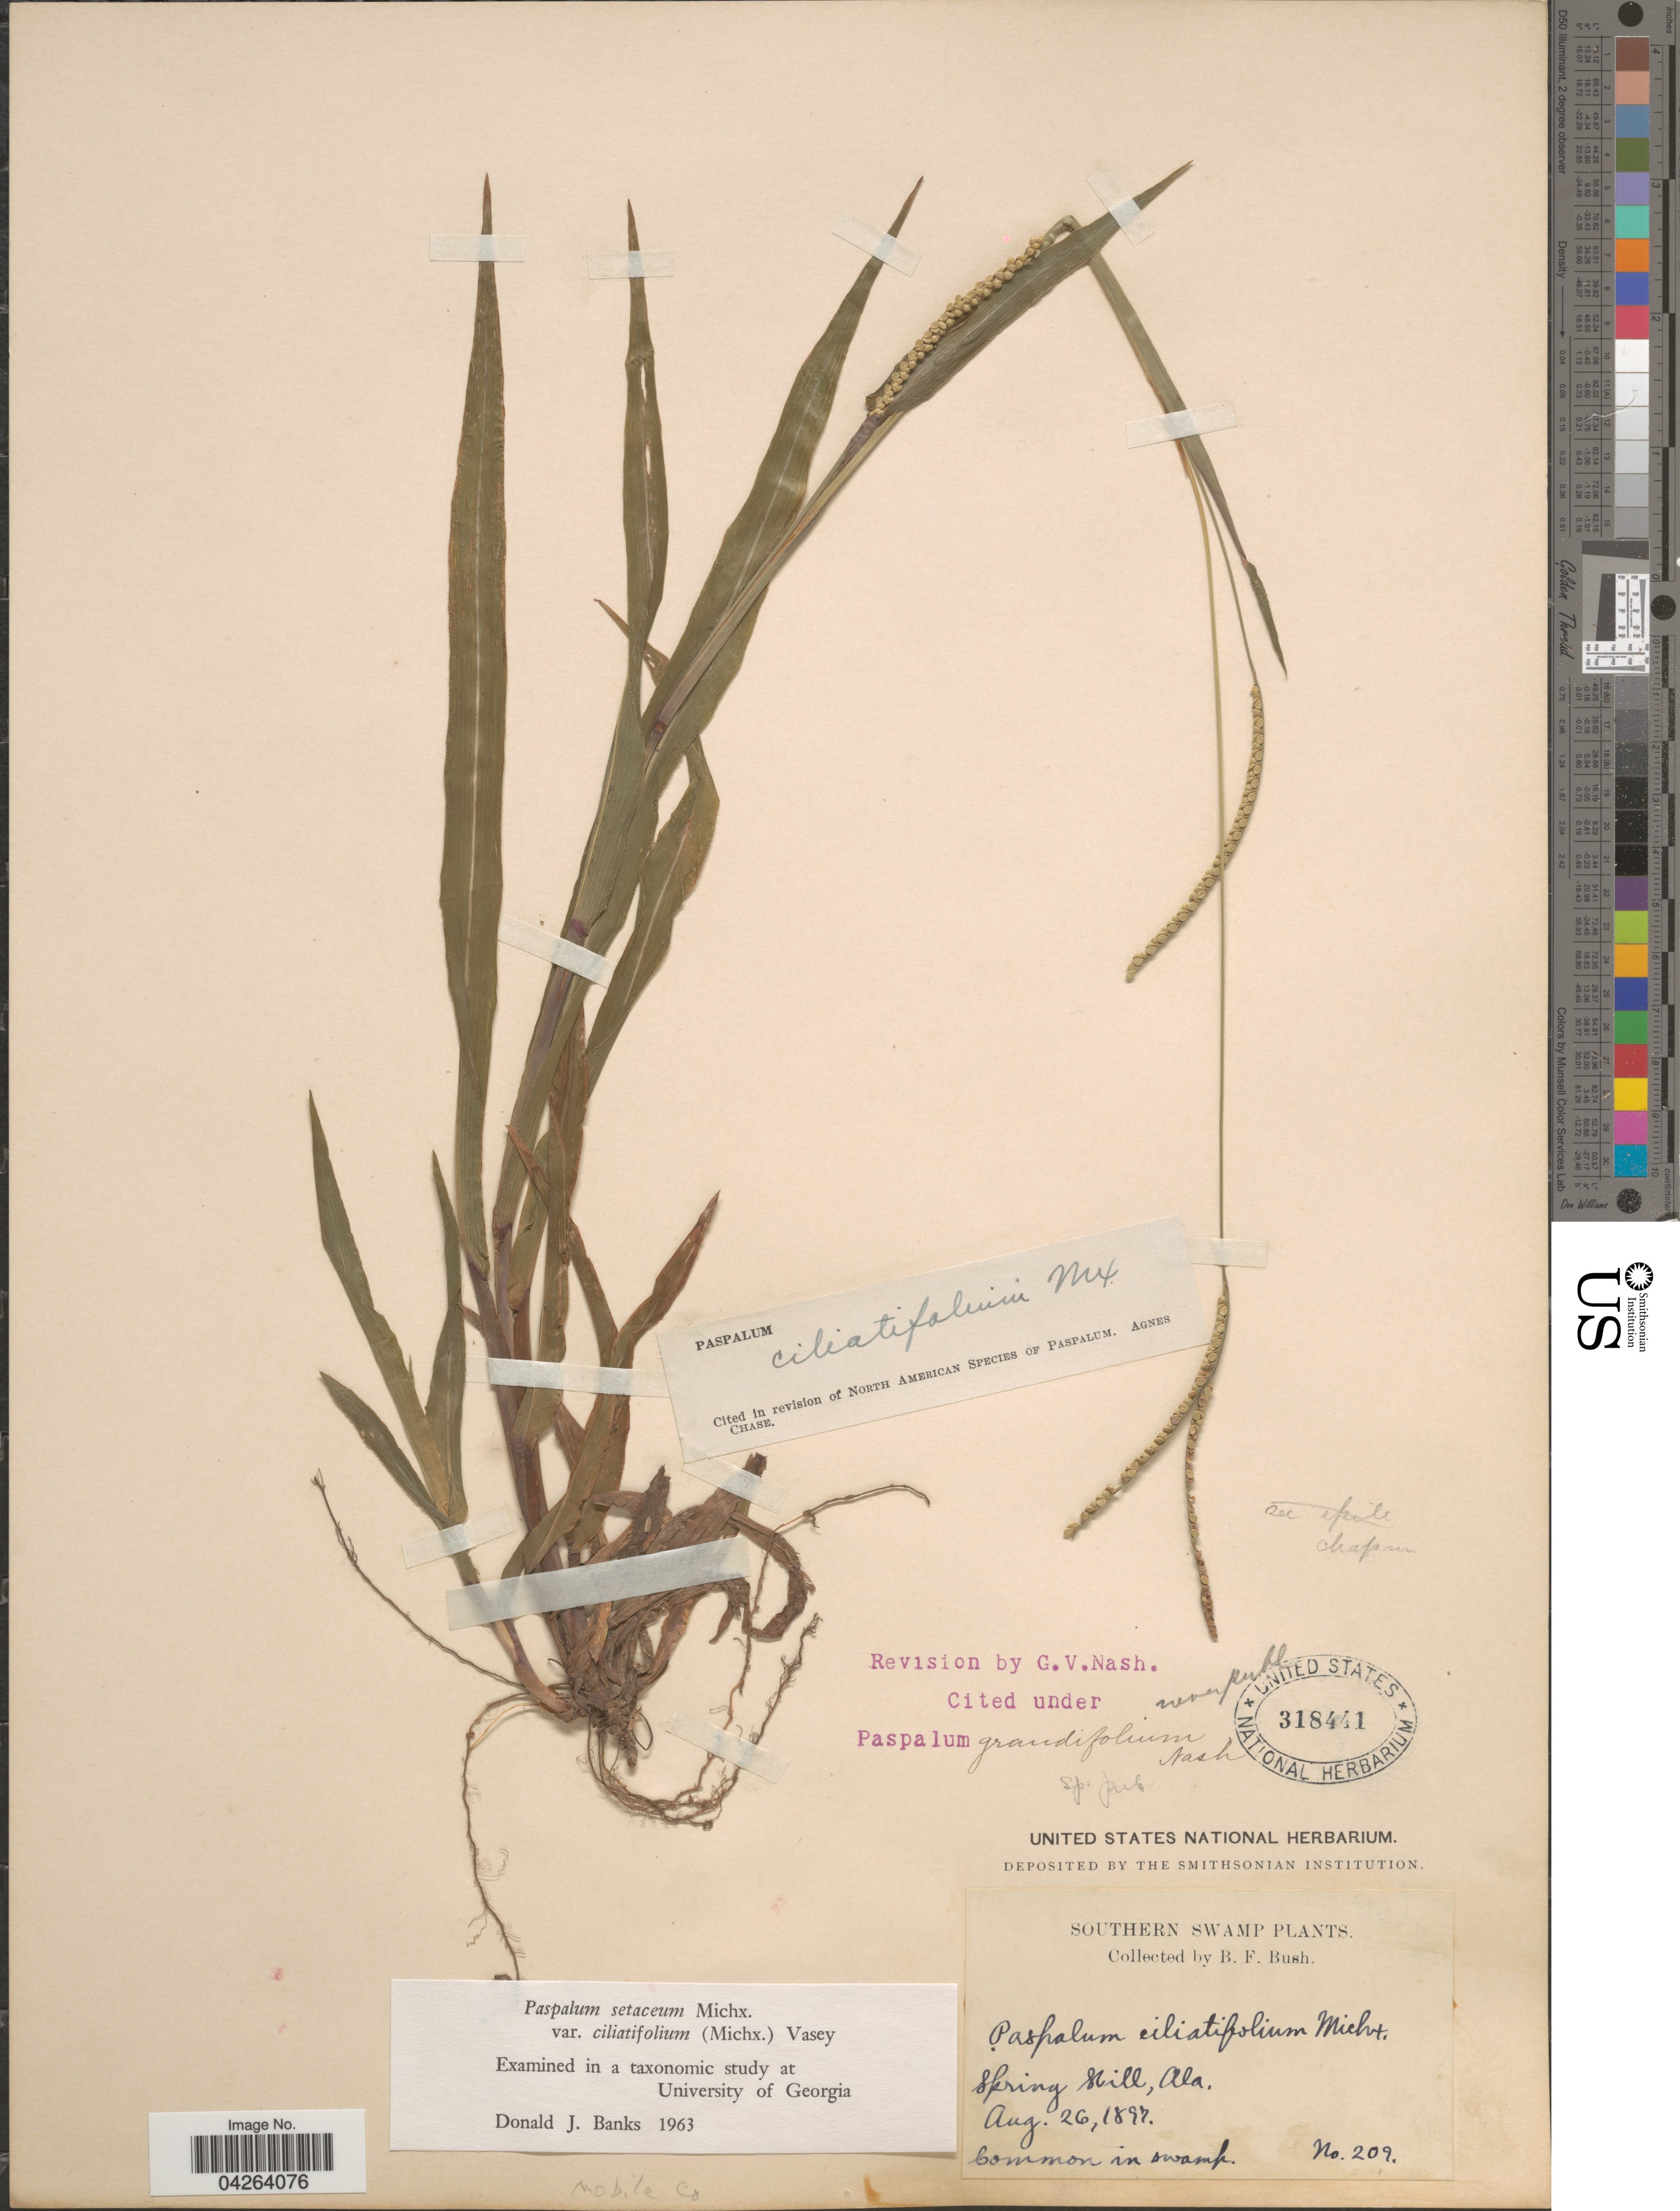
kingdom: Plantae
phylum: Tracheophyta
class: Liliopsida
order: Poales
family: Poaceae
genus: Paspalum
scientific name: Paspalum setaceum var. ciliatifolium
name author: (Michx.) Vasey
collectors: B. F. Bush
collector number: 209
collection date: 1897-08-26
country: United States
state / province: Alabama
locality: Southern Swamp. Spring Hill. Common in swamp. Mobile Co.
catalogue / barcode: US 318441